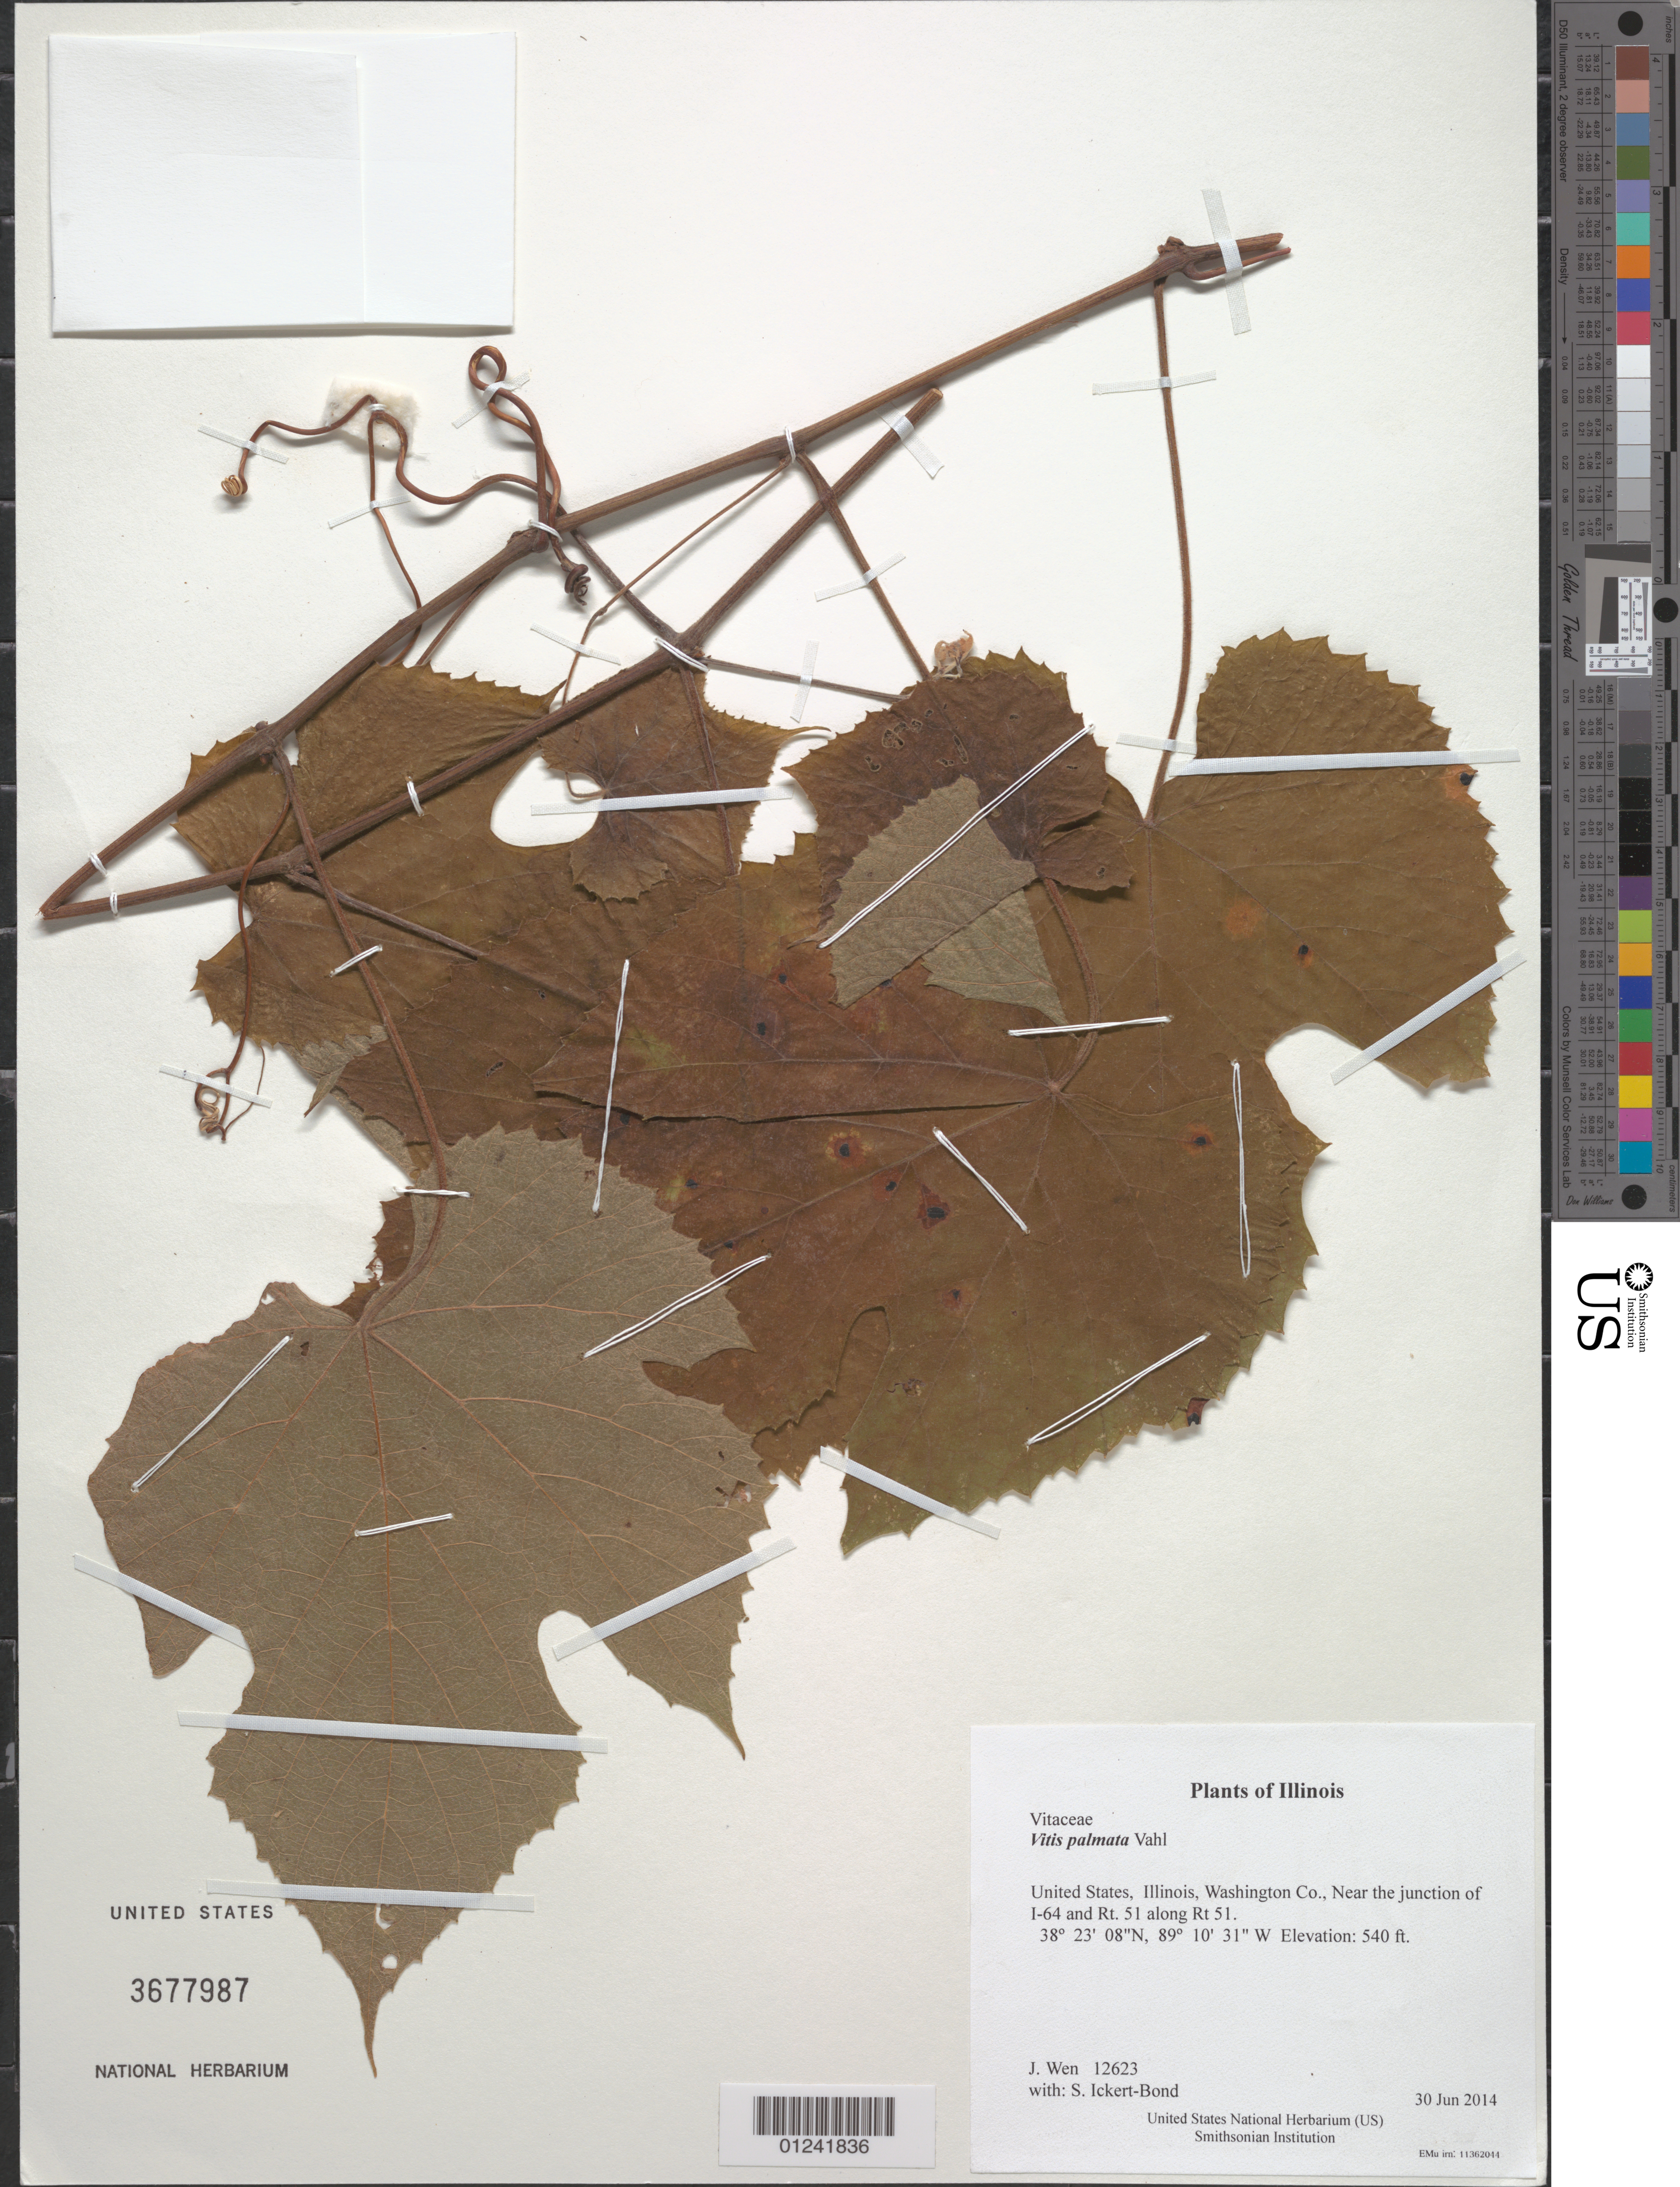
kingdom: Plantae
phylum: Tracheophyta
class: Magnoliopsida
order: Vitales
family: Vitaceae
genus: Vitis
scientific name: Vitis palmata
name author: Vahl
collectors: J. Wen & S. Ickert-Bond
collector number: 12623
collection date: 2014-06-30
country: United States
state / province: Illinois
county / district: Washington Co.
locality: Near the junction of I-64 and Rt. 51 along Rt 51.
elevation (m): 165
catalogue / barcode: US 3677987